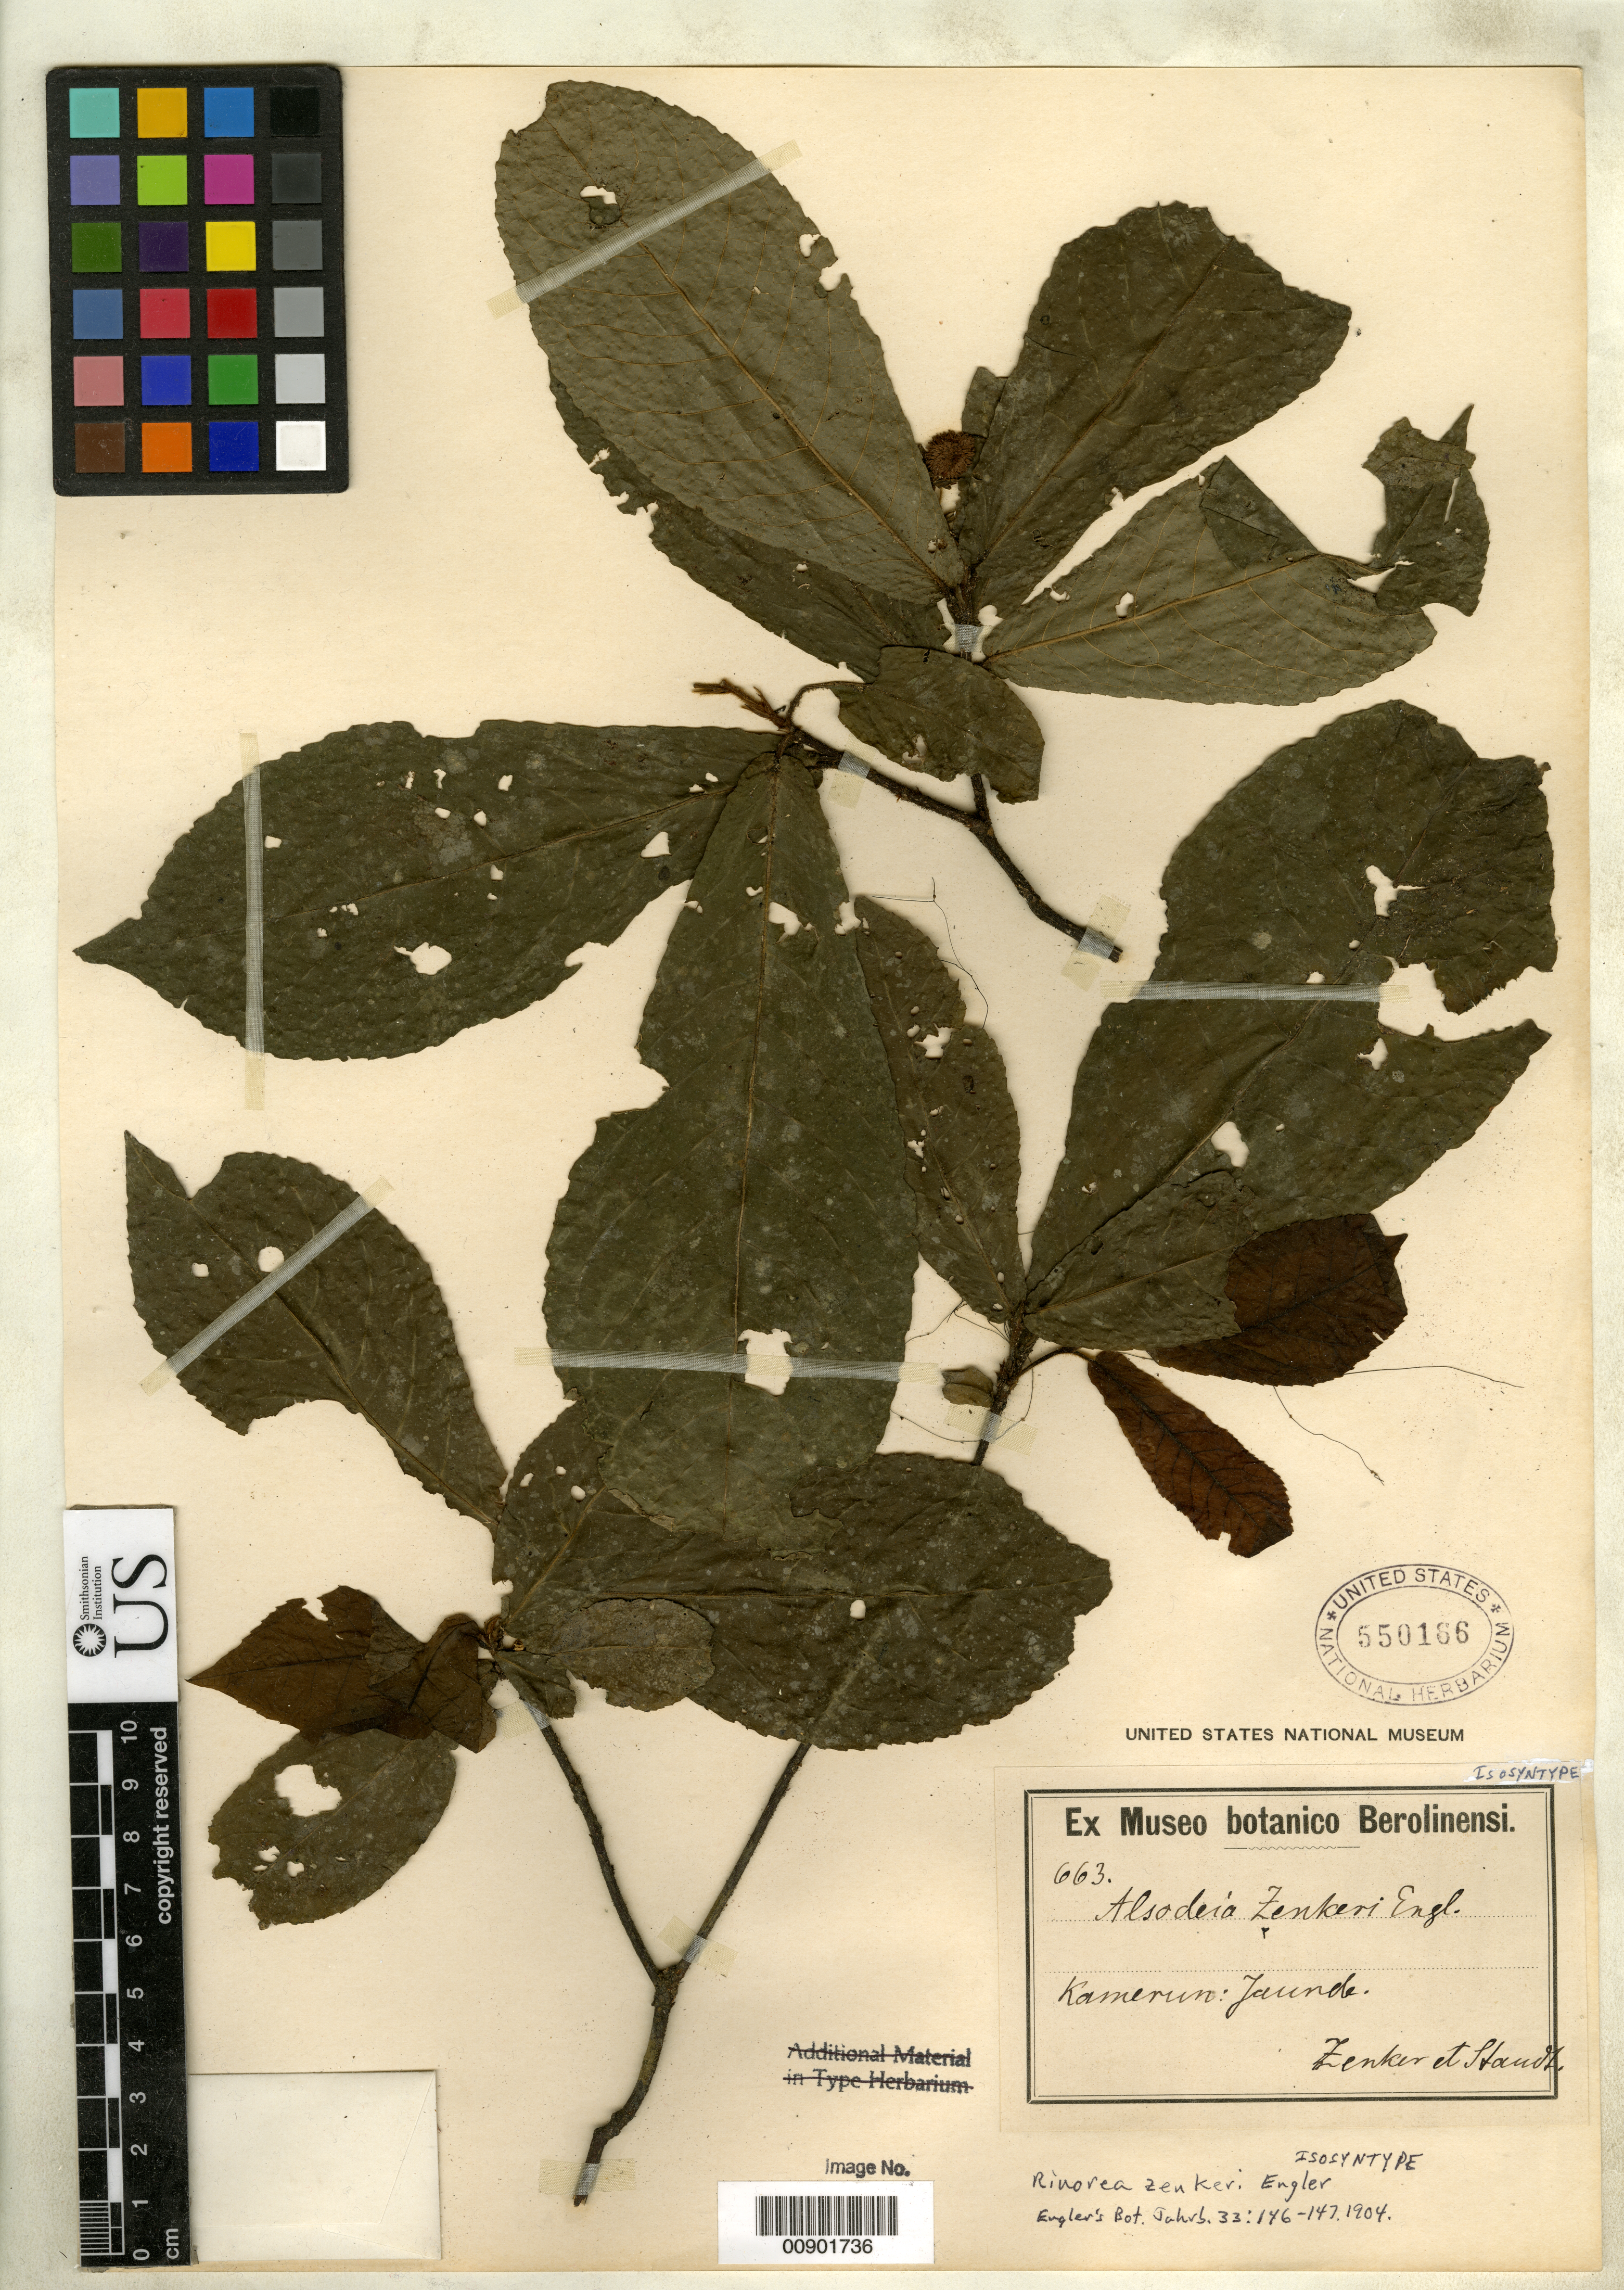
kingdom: Plantae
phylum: Tracheophyta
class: Magnoliopsida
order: Malpighiales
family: Violaceae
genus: Rinorea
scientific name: Rinorea zenkeri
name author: Engl.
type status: Isosyntype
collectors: G. A. Zenker & A. Staudt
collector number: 663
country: Cameroon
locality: Kamerun: Jaunde.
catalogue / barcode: US 550166